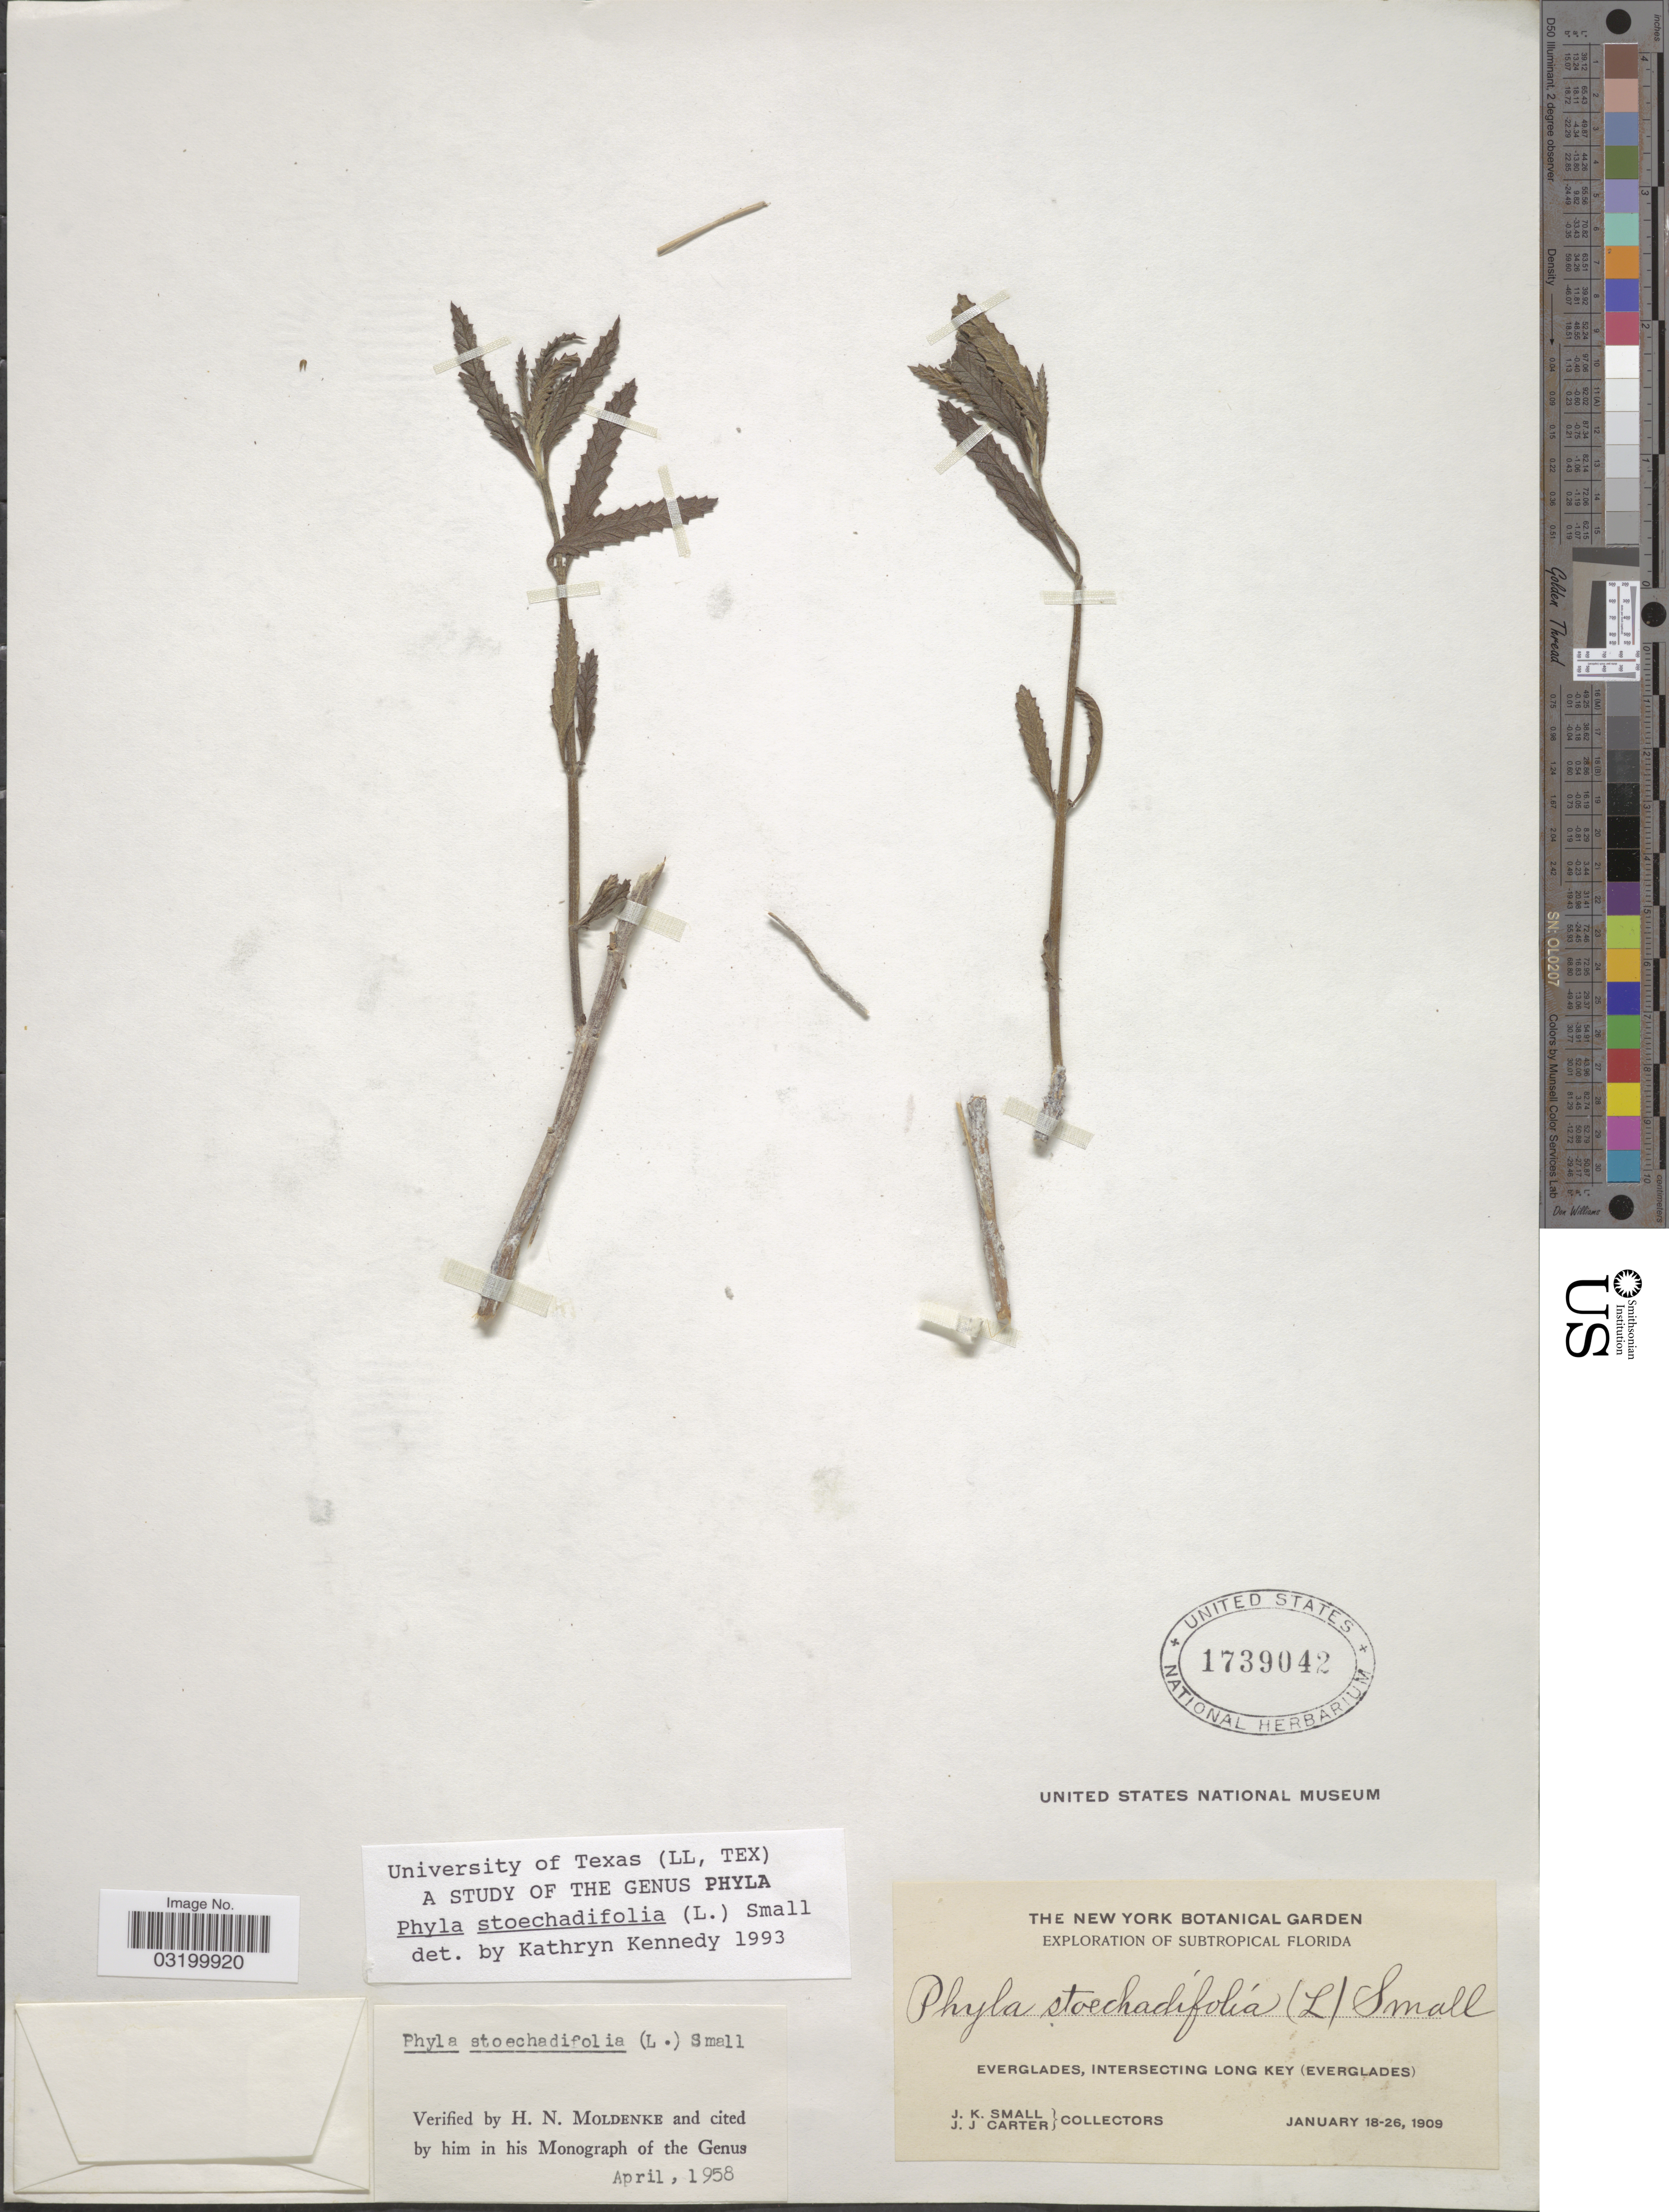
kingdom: Plantae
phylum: Tracheophyta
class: Magnoliopsida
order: Lamiales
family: Verbenaceae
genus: Phyla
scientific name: Phyla stoechadifolia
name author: (L.) Small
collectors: J. K. Small & J. Carter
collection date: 1909-01-18/1909-01-26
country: United States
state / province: Florida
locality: Subtropical Florida. Everglades, intersecting Long Key (Everglades).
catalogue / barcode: US 1739042